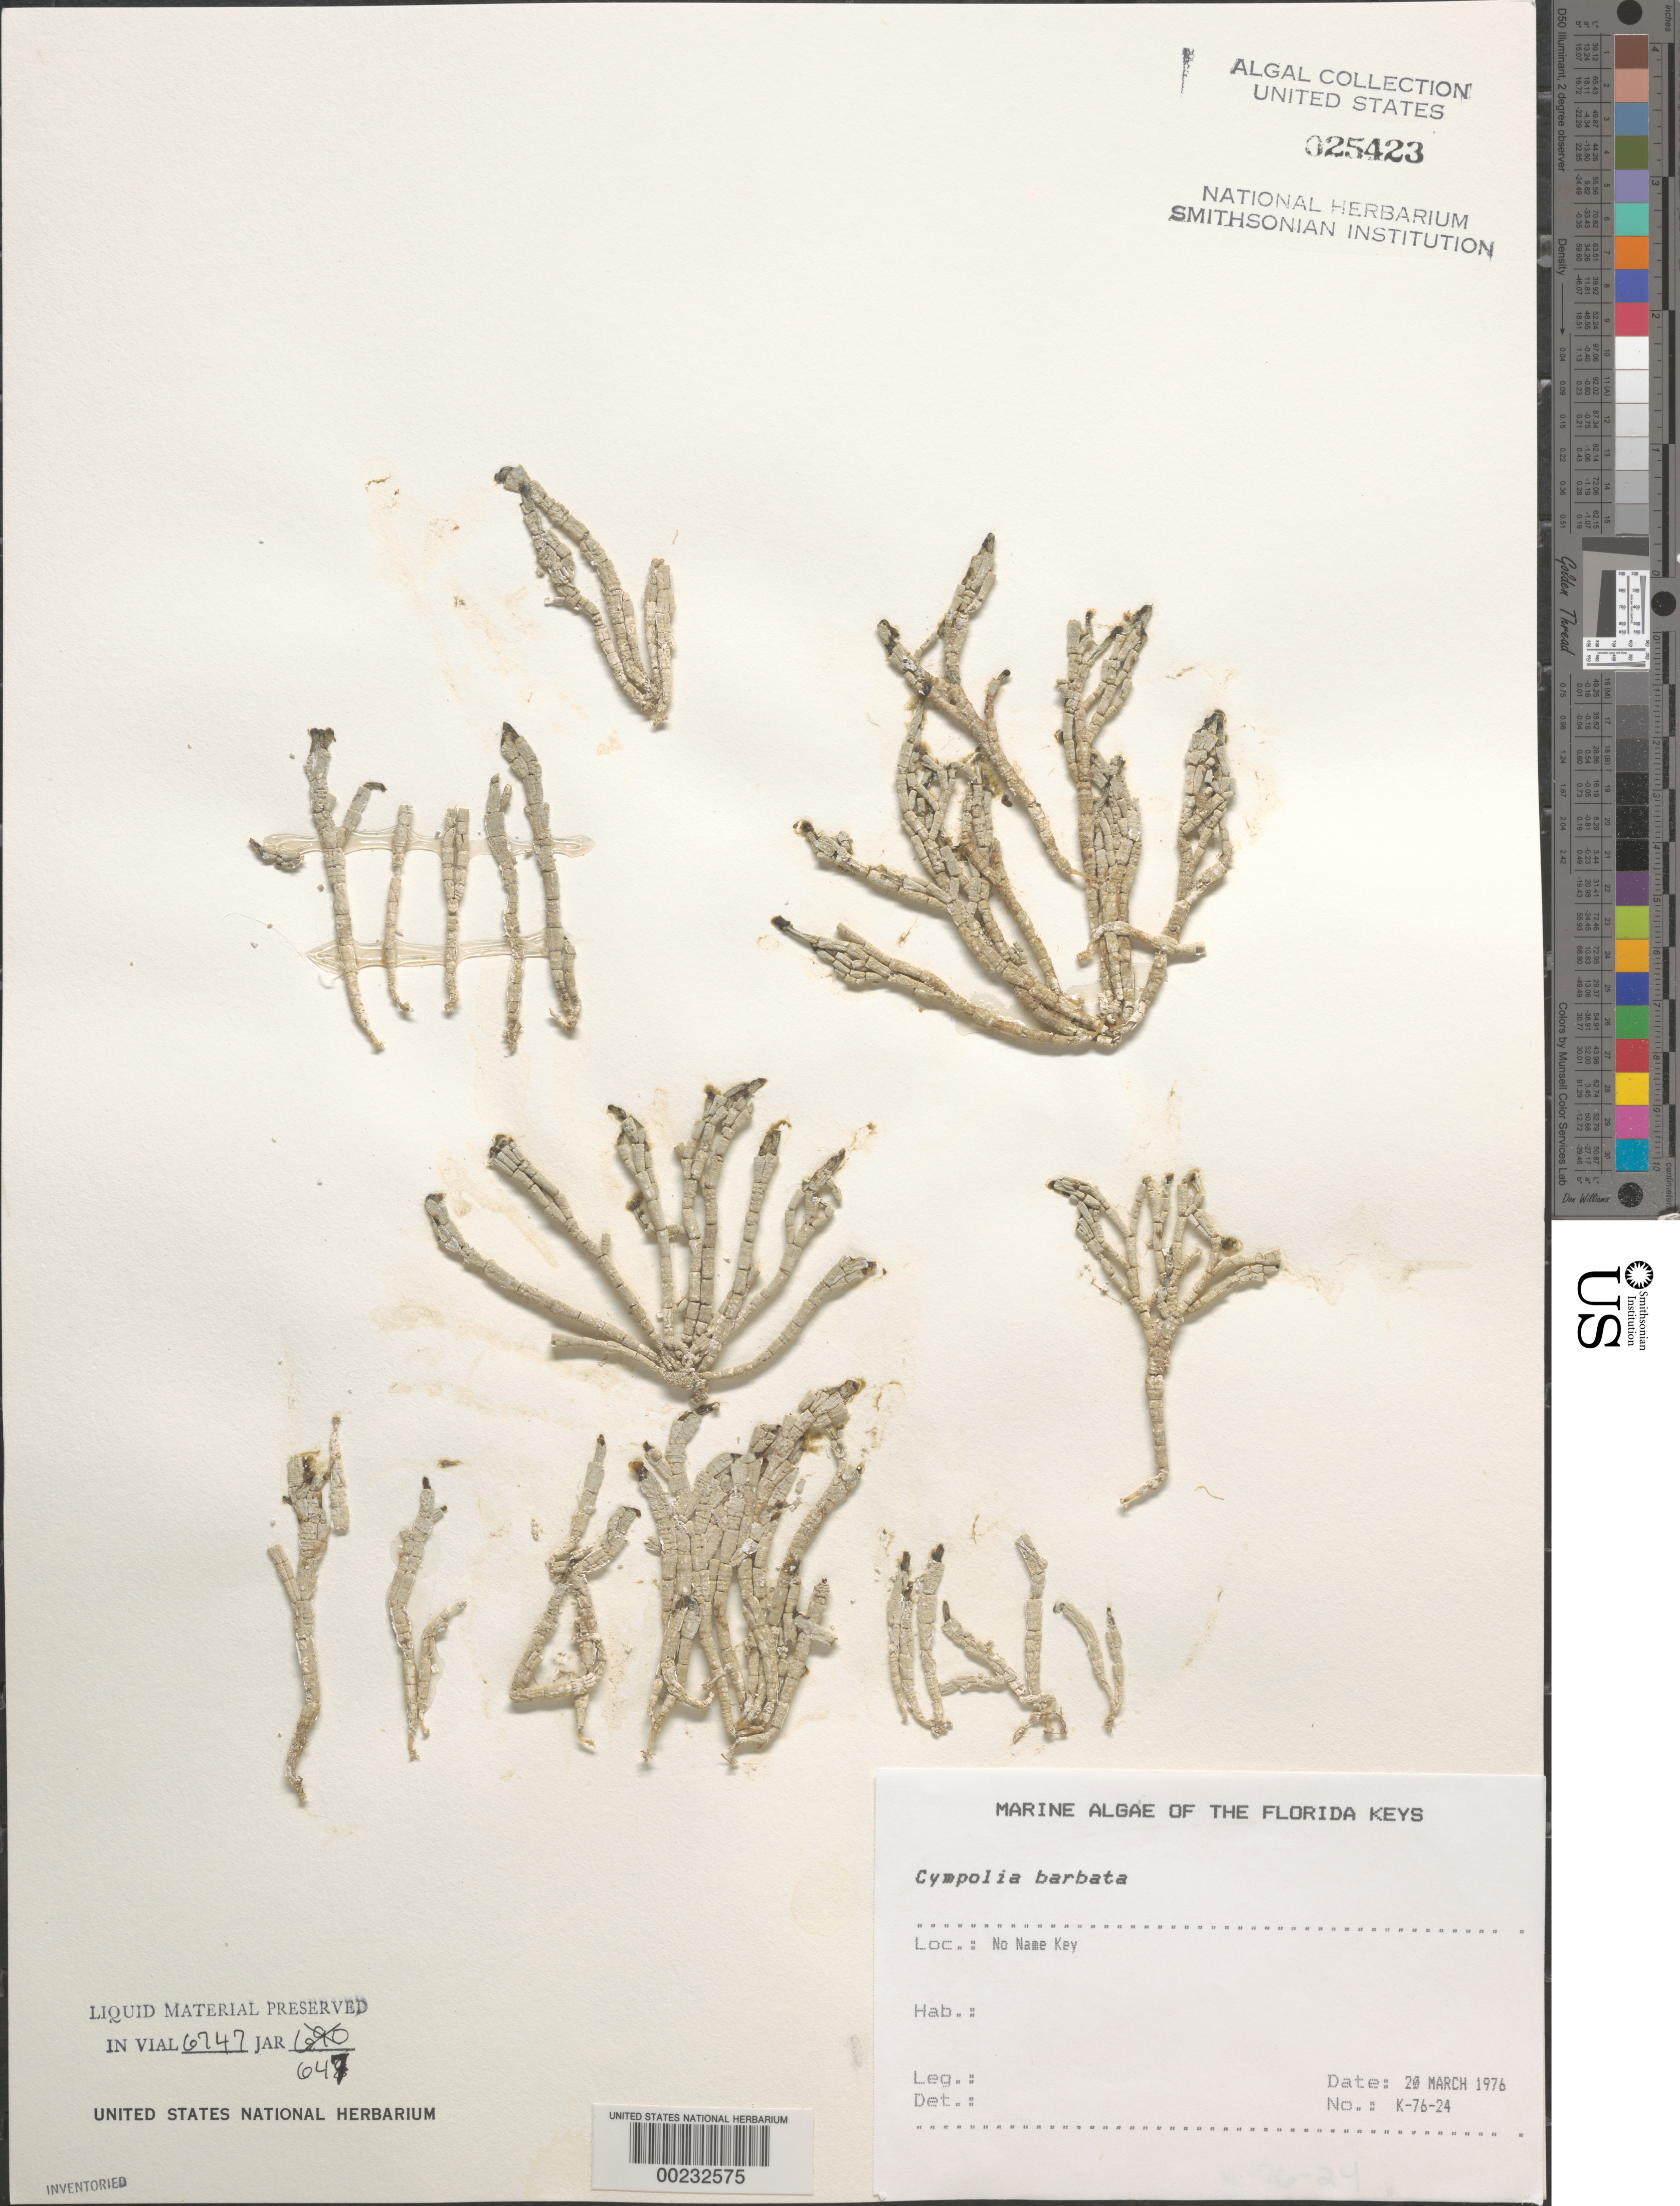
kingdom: Plantae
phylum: Chlorophyta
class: Ulvophyceae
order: Dasycladales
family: Dasycladaceae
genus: Cymopolia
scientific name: Cymopolia barbata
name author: (L.) J.V.Lamouroux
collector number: K-76-24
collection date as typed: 20 Mar 1976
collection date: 1976-03-20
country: United States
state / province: Florida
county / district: Monroe County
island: No Name Key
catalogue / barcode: US 25423